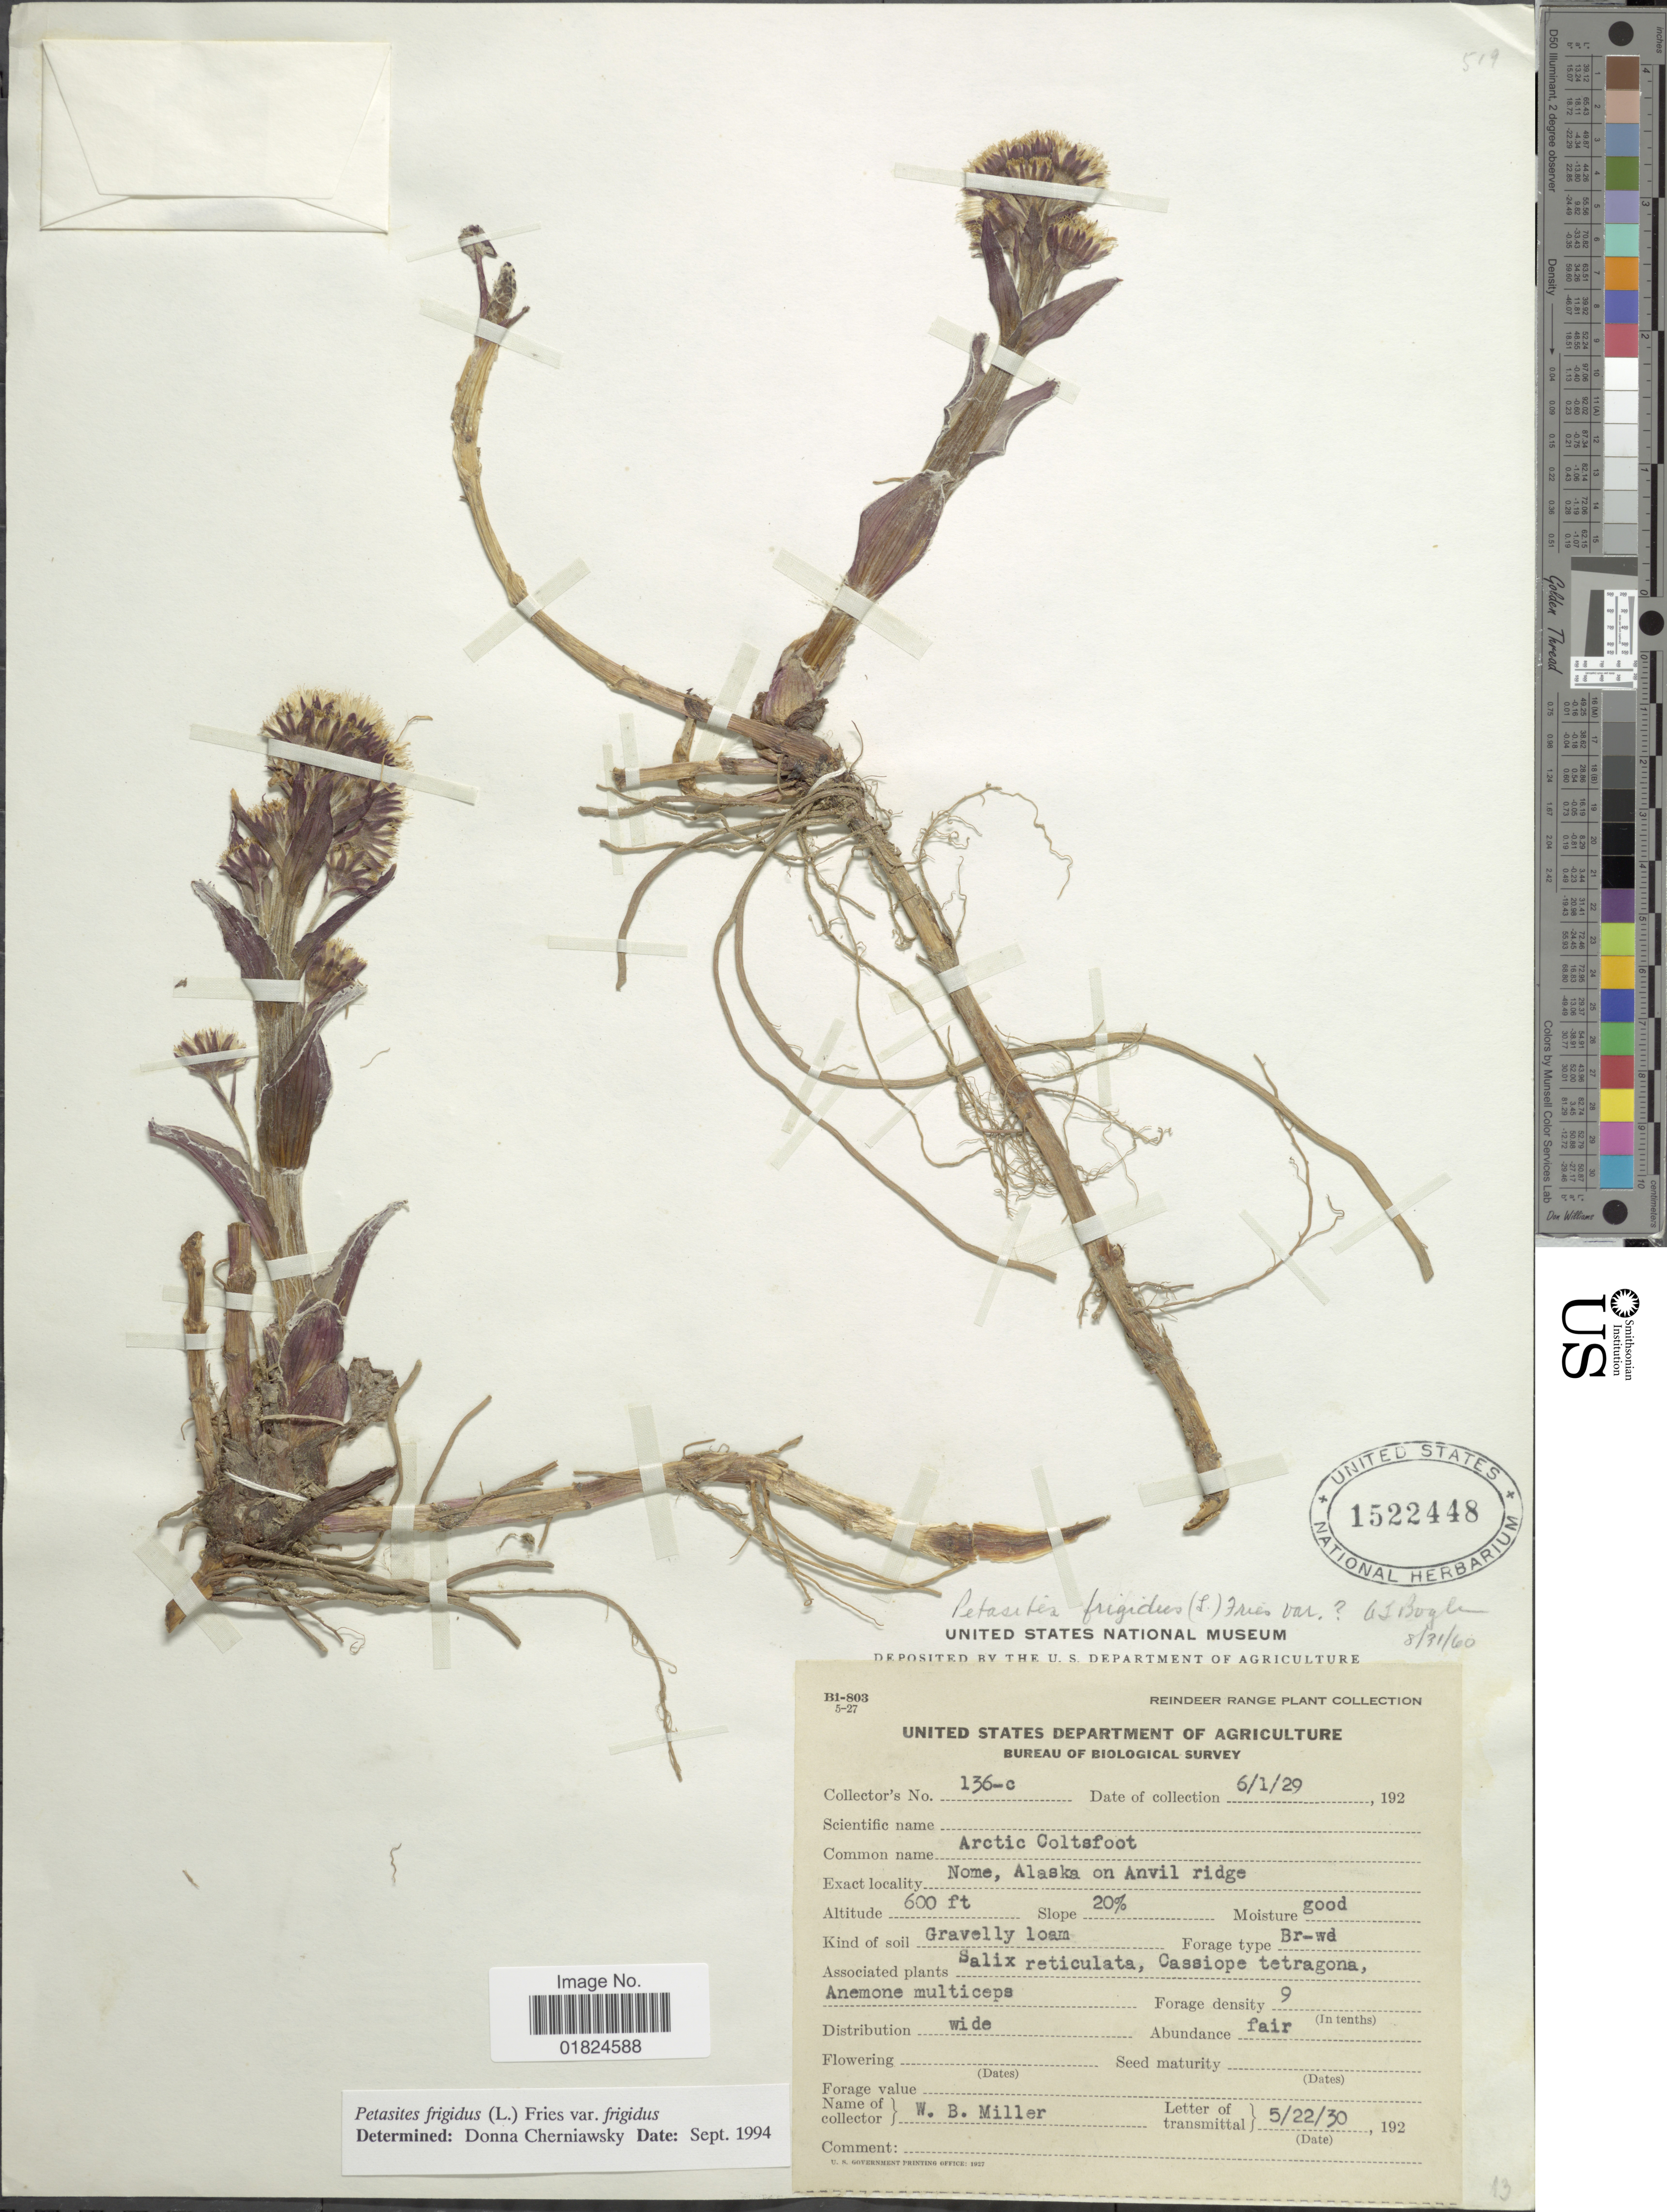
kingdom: Plantae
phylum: Tracheophyta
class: Magnoliopsida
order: Asterales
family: Asteraceae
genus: Petasites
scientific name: Petasites frigidus var. frigidus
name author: (L.) Fr.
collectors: W. Miller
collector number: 136-c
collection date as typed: Transcribed d/m/y: 1/6/29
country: United States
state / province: Alaska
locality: Nome, on Anvil ridge.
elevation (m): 183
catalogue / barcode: US 1522448